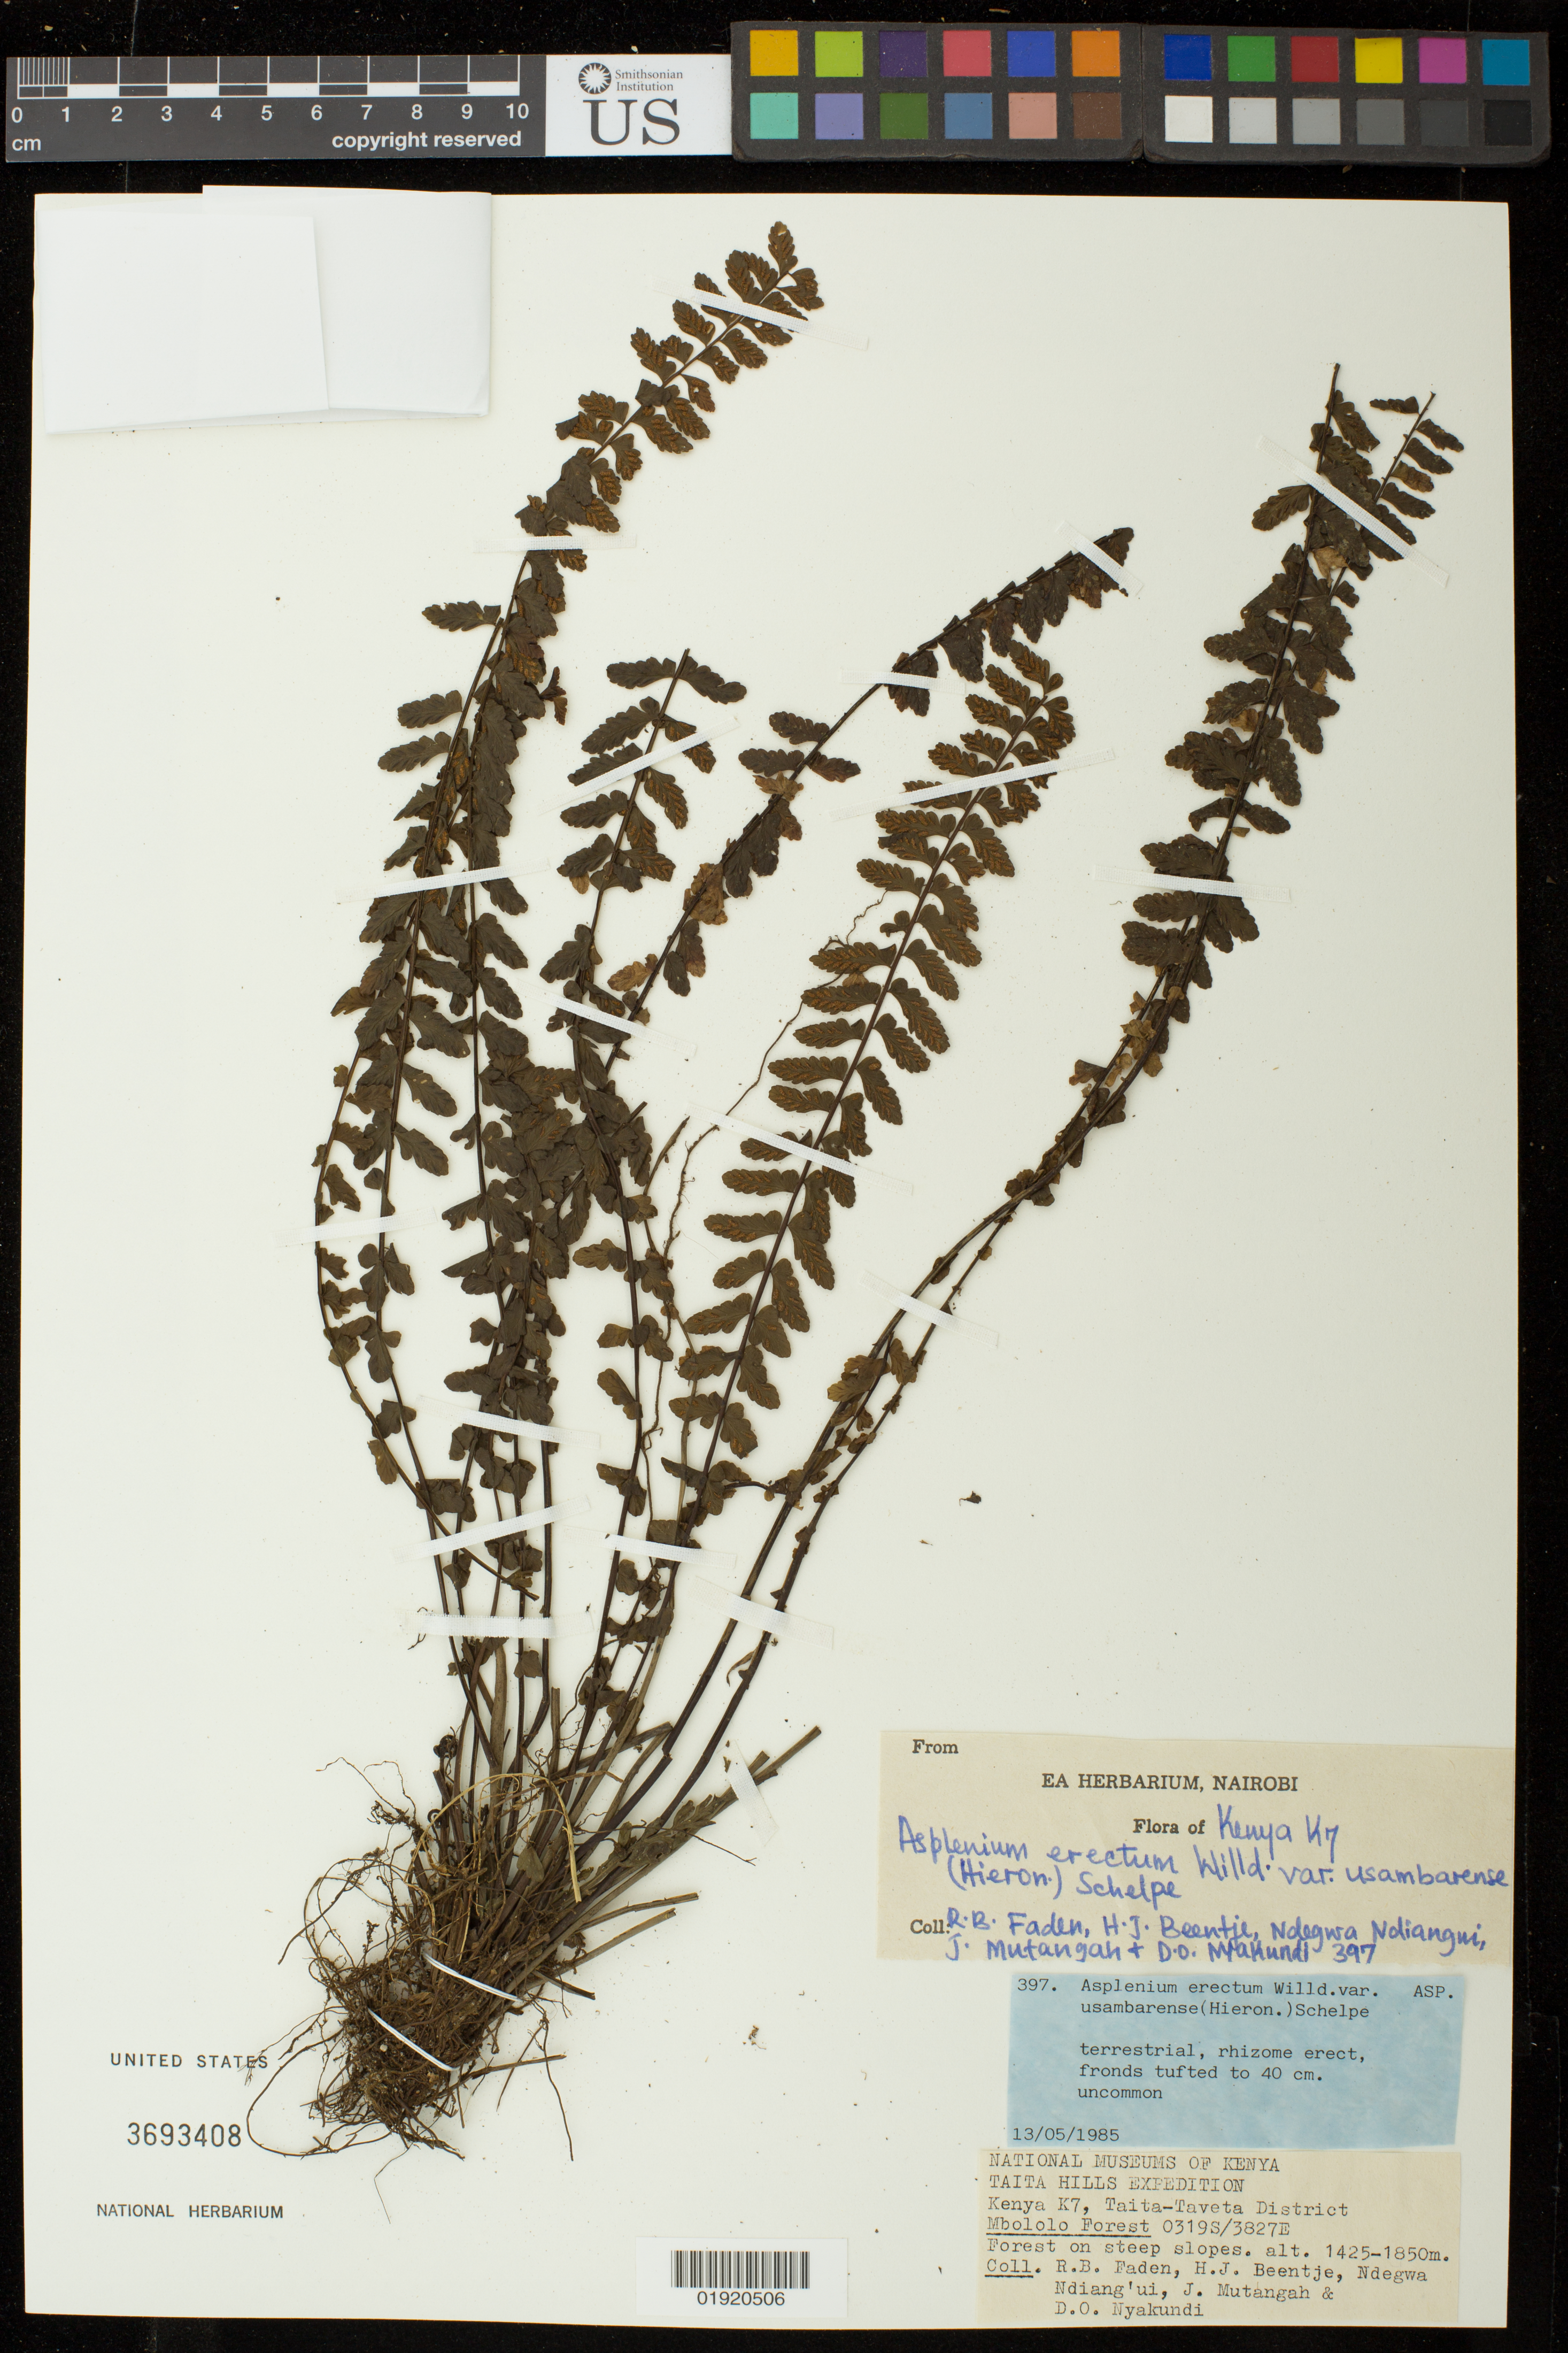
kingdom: Plantae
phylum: Tracheophyta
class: Polypodiopsida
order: Polypodiales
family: Aspleniaceae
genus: Asplenium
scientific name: Asplenium erectum var. usambarense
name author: (Hieron.) Schelpe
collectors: R. B. Faden, H. J. Beentje, N. Ndinag'ui, J. Mutangah & D. Nyakundi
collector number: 397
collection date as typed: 13/05/1985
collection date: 1985-05-13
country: Kenya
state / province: Taita Taveta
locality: Kenya K7, Taita-Taveta District, Taita Hills, Mbololo Forest.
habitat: Forest on steep slopes.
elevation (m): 1425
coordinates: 0319S, 3827E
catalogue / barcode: US 3693408